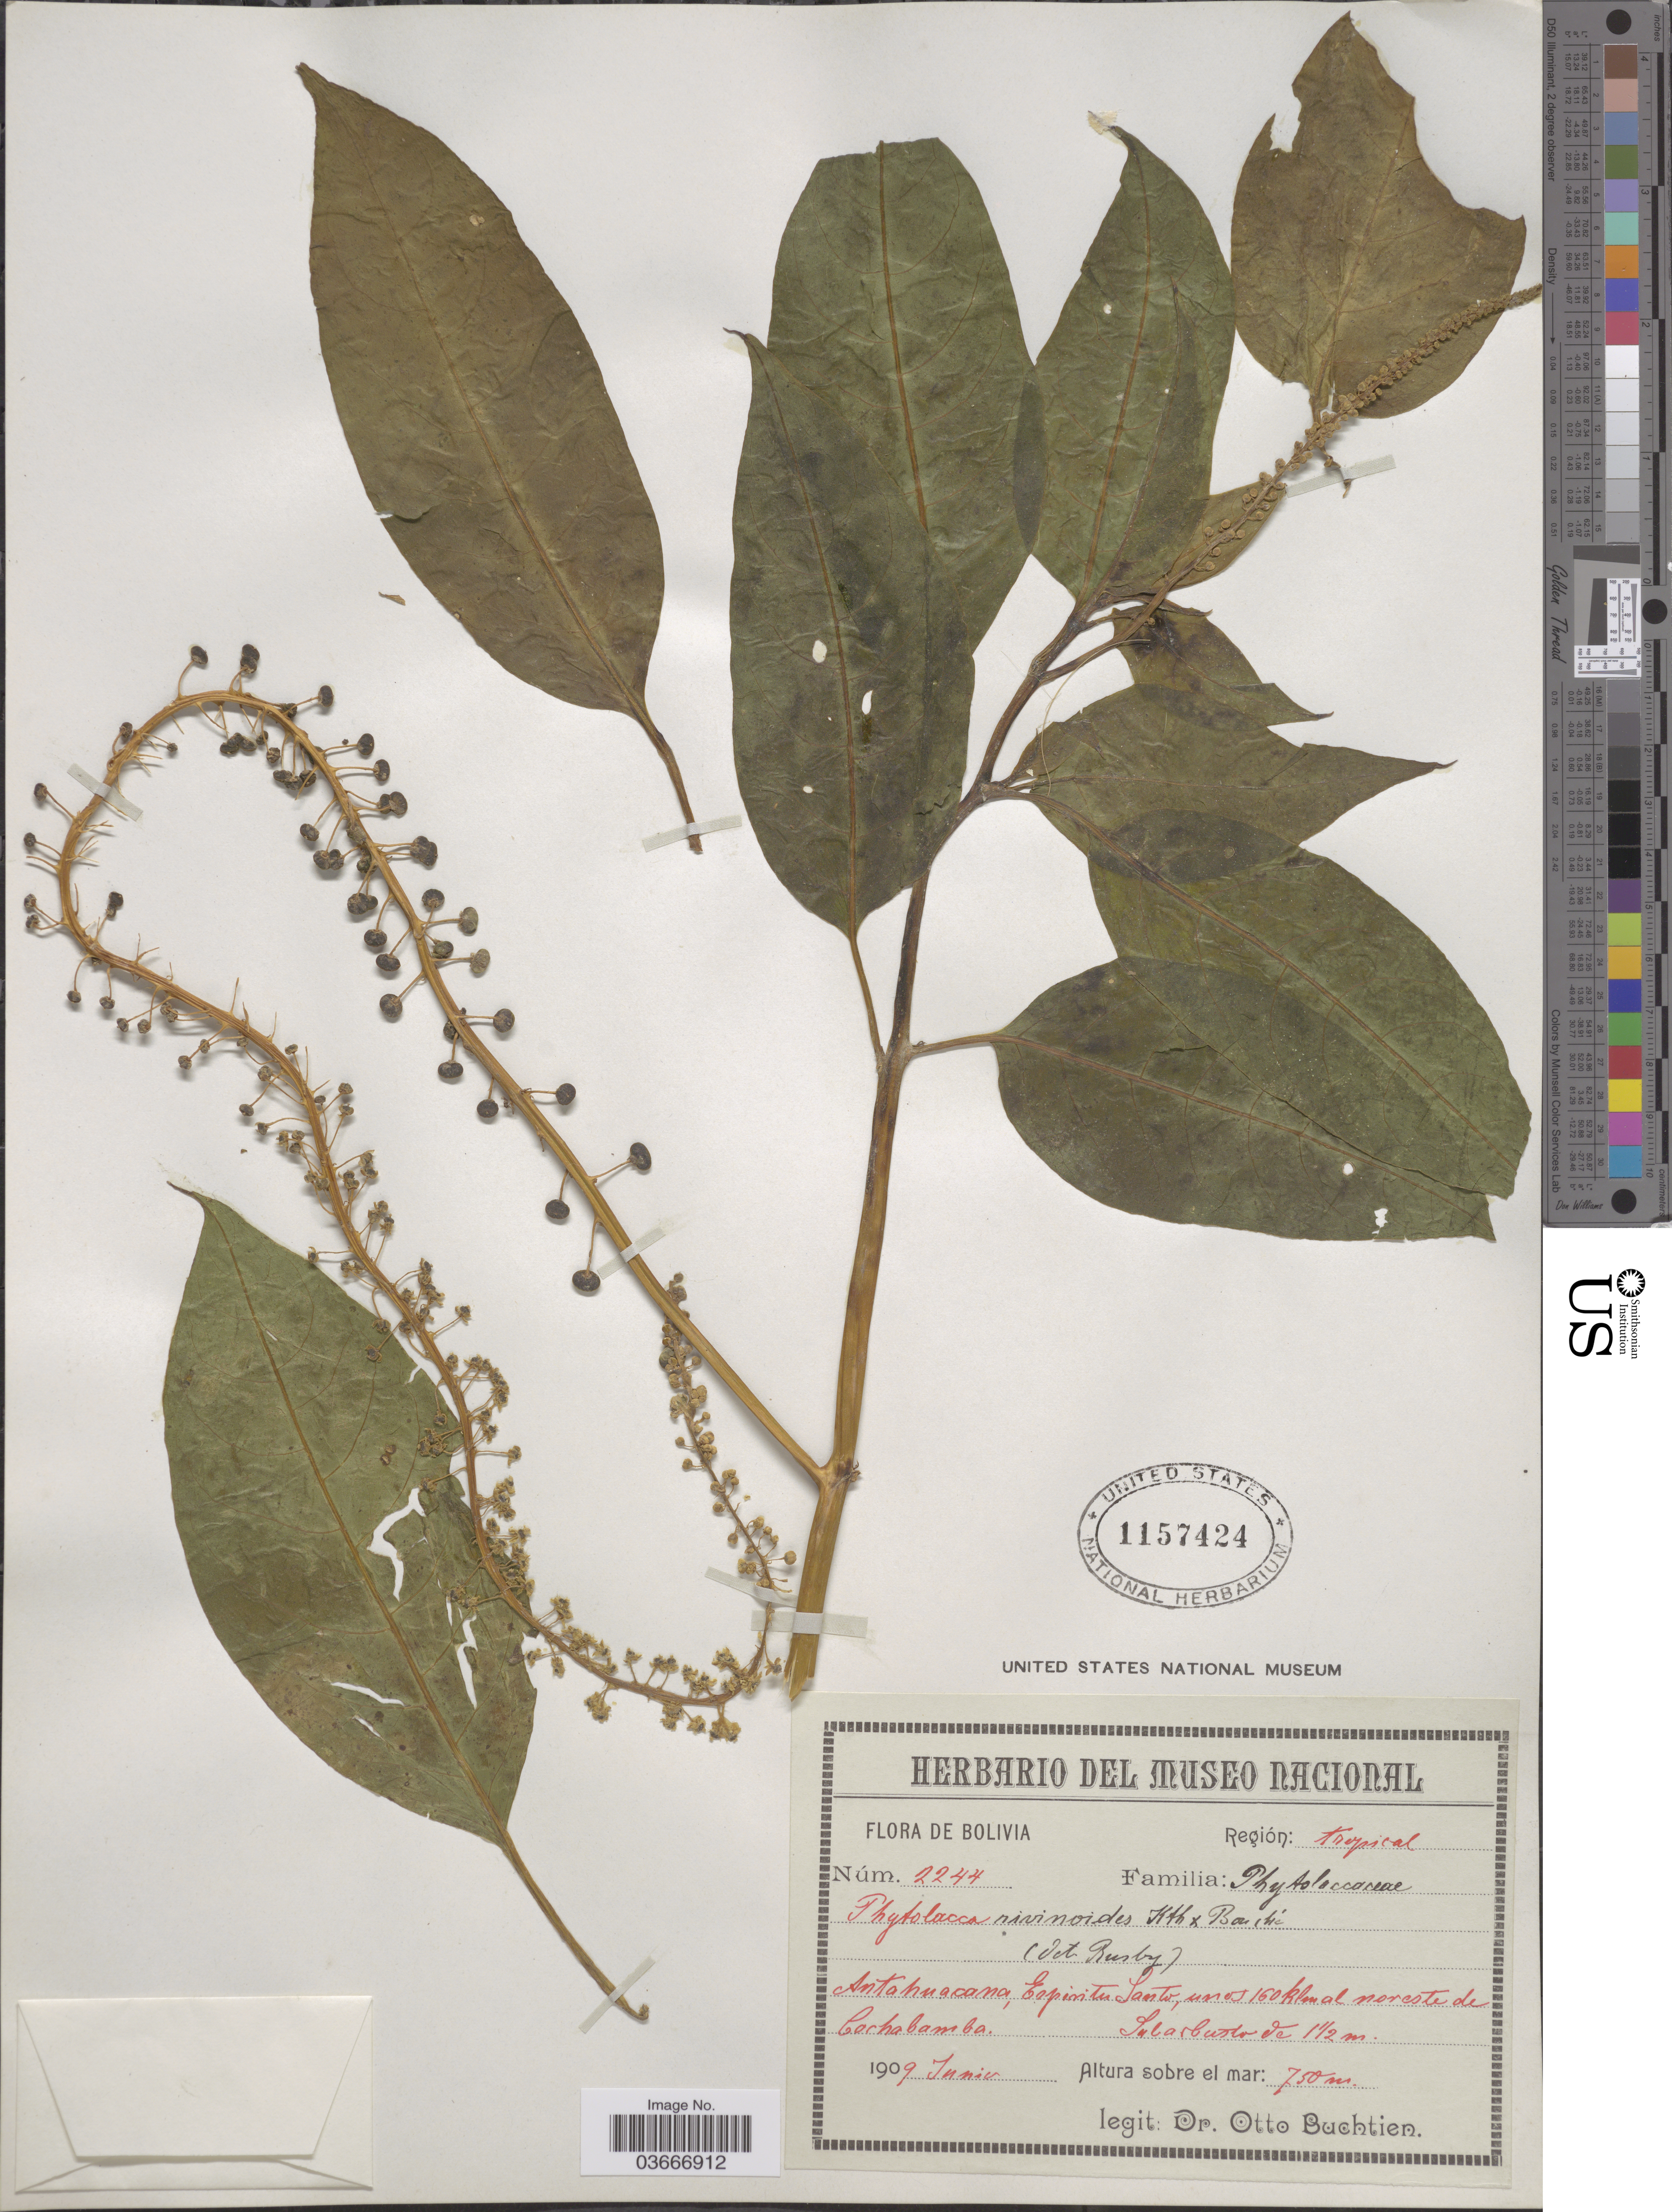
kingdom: Plantae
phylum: Tracheophyta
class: Magnoliopsida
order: Caryophyllales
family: Phytolaccaceae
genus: Phytolacca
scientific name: Phytolacca rivinoides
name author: Kunth & C.D. Bouché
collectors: O. Buchtien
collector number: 2244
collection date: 1909-06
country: Bolivia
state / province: Cochabamba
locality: Región: tropical. Antahuacana, Espiritu Santo, unos 160 klm al noreste de Cochabamba.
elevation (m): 750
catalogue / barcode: US 1157424